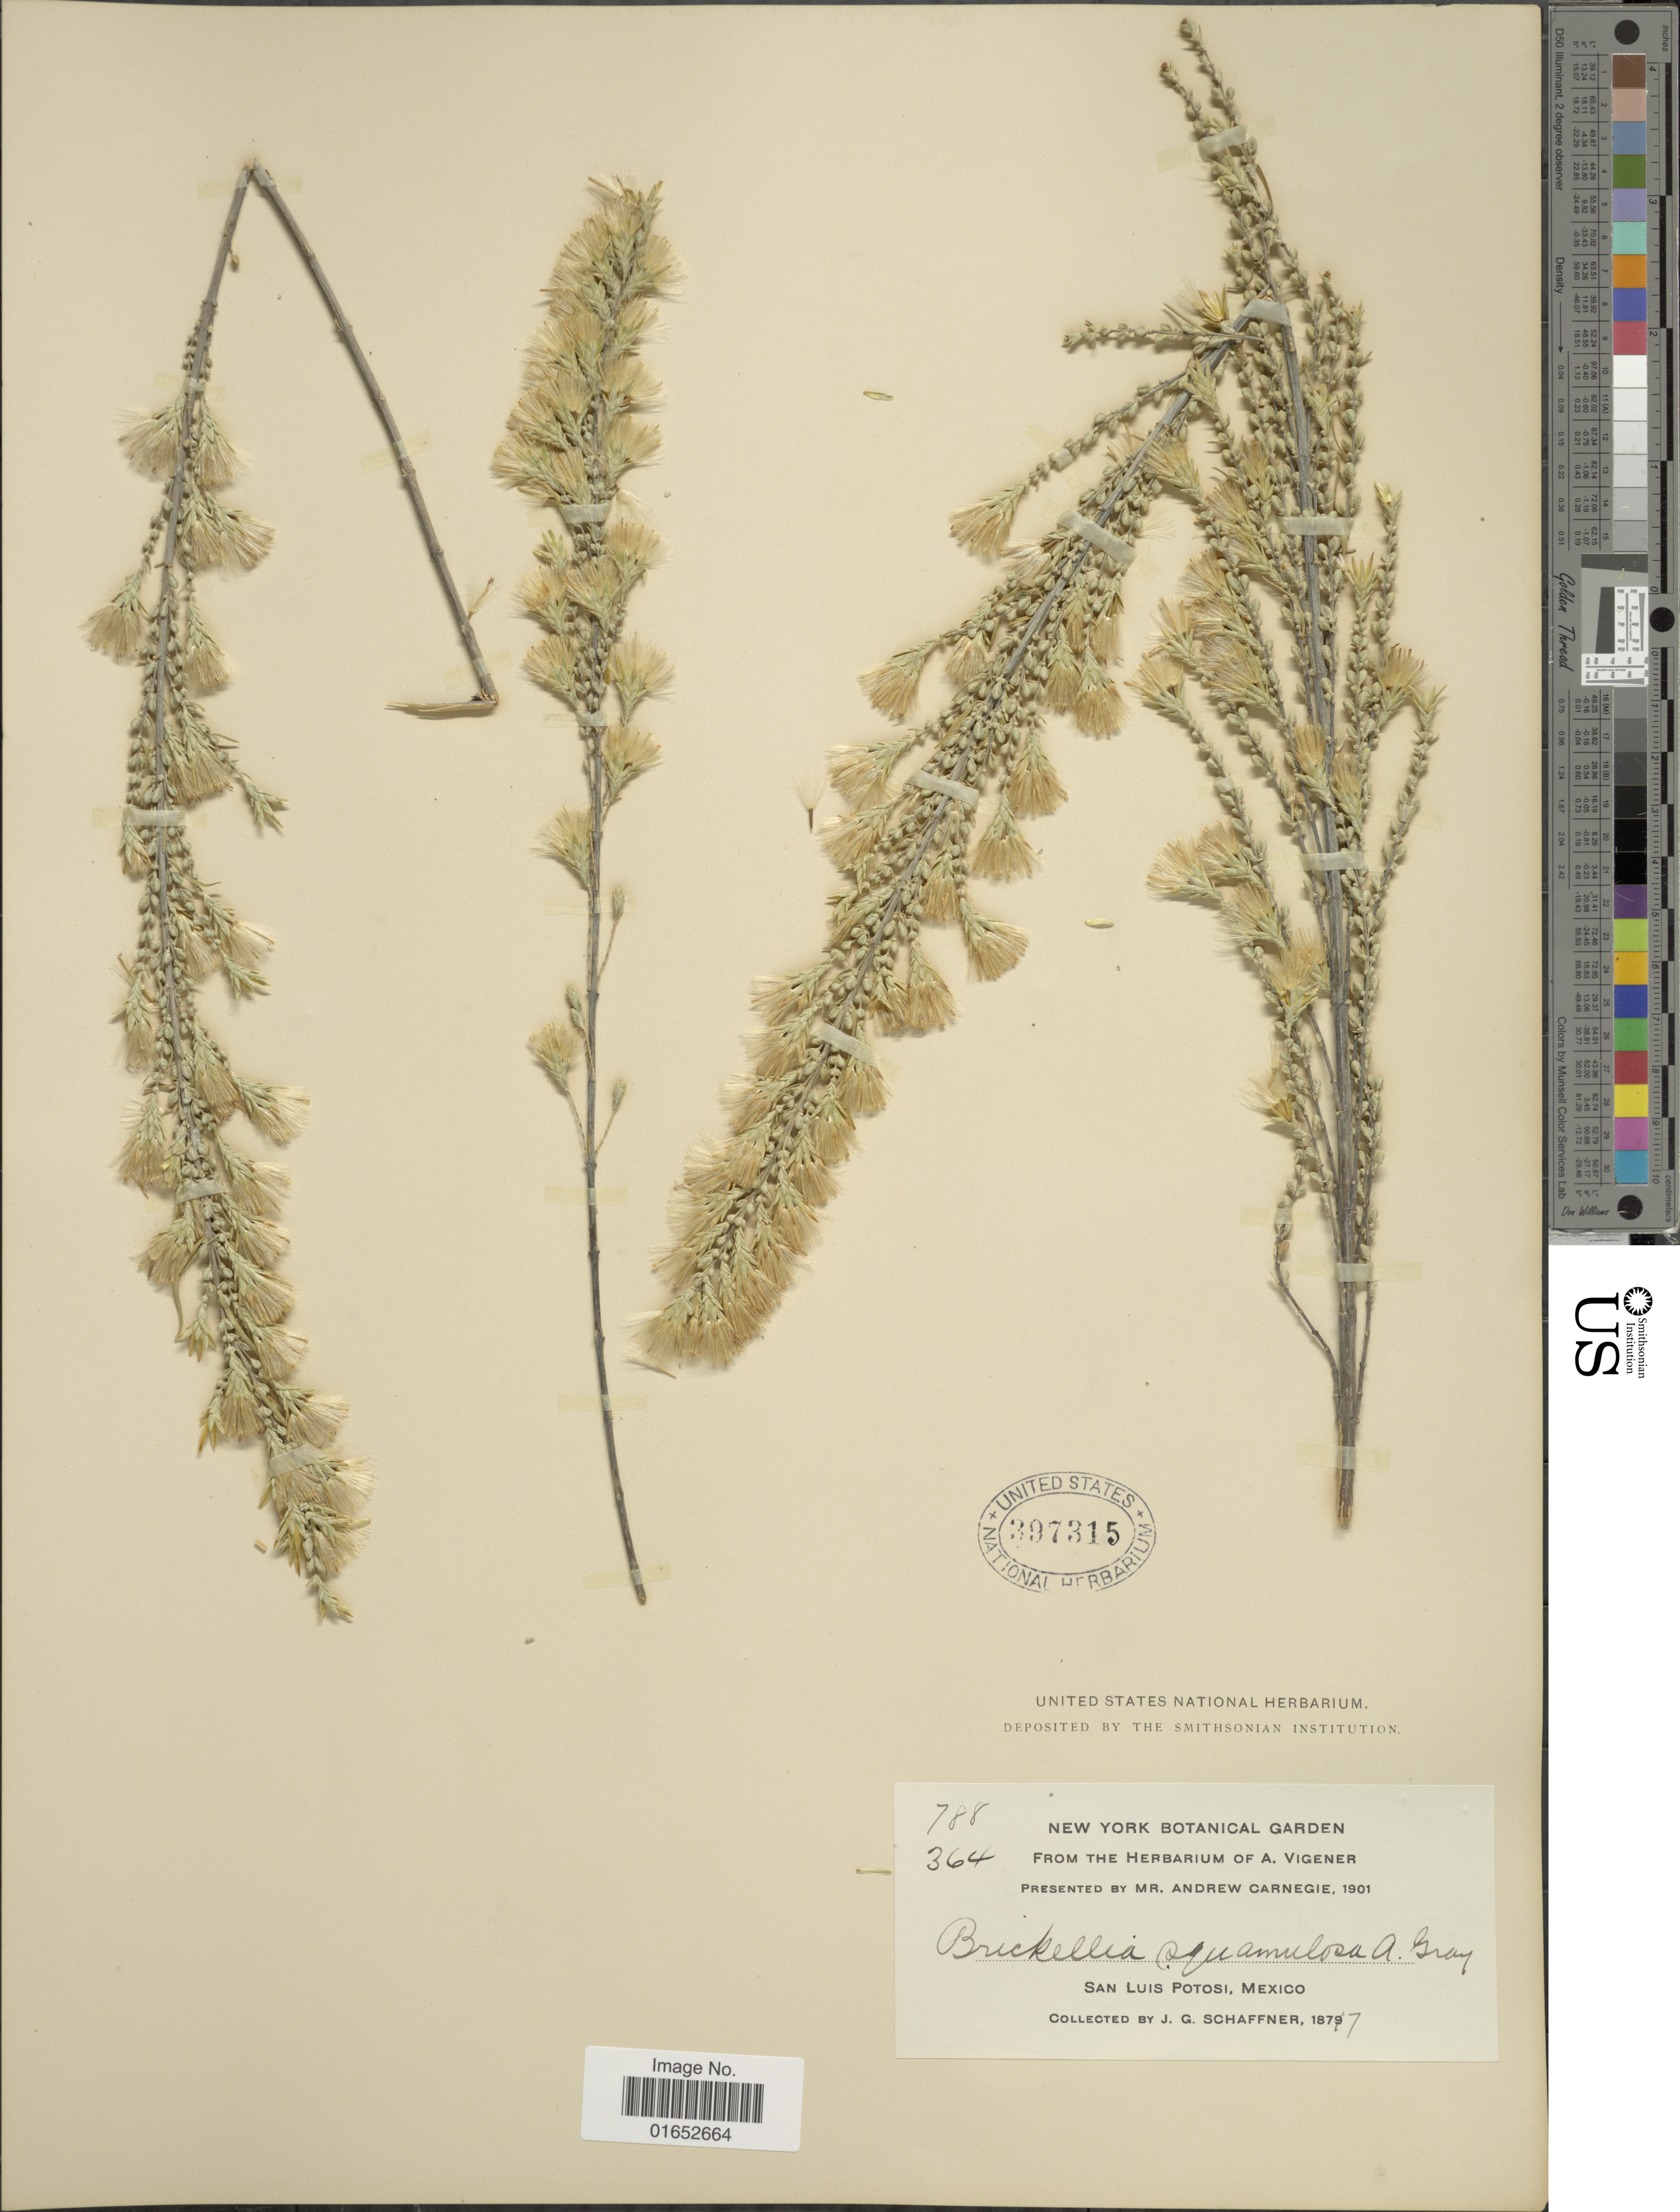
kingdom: Plantae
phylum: Tracheophyta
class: Magnoliopsida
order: Asterales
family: Asteraceae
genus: Asanthus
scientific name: Asanthus squamulosus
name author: (A. Gray) R.M. King & H. Rob.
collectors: J. G. Schaffner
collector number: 364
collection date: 1877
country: Mexico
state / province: San Luis Potosí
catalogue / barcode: US 397315